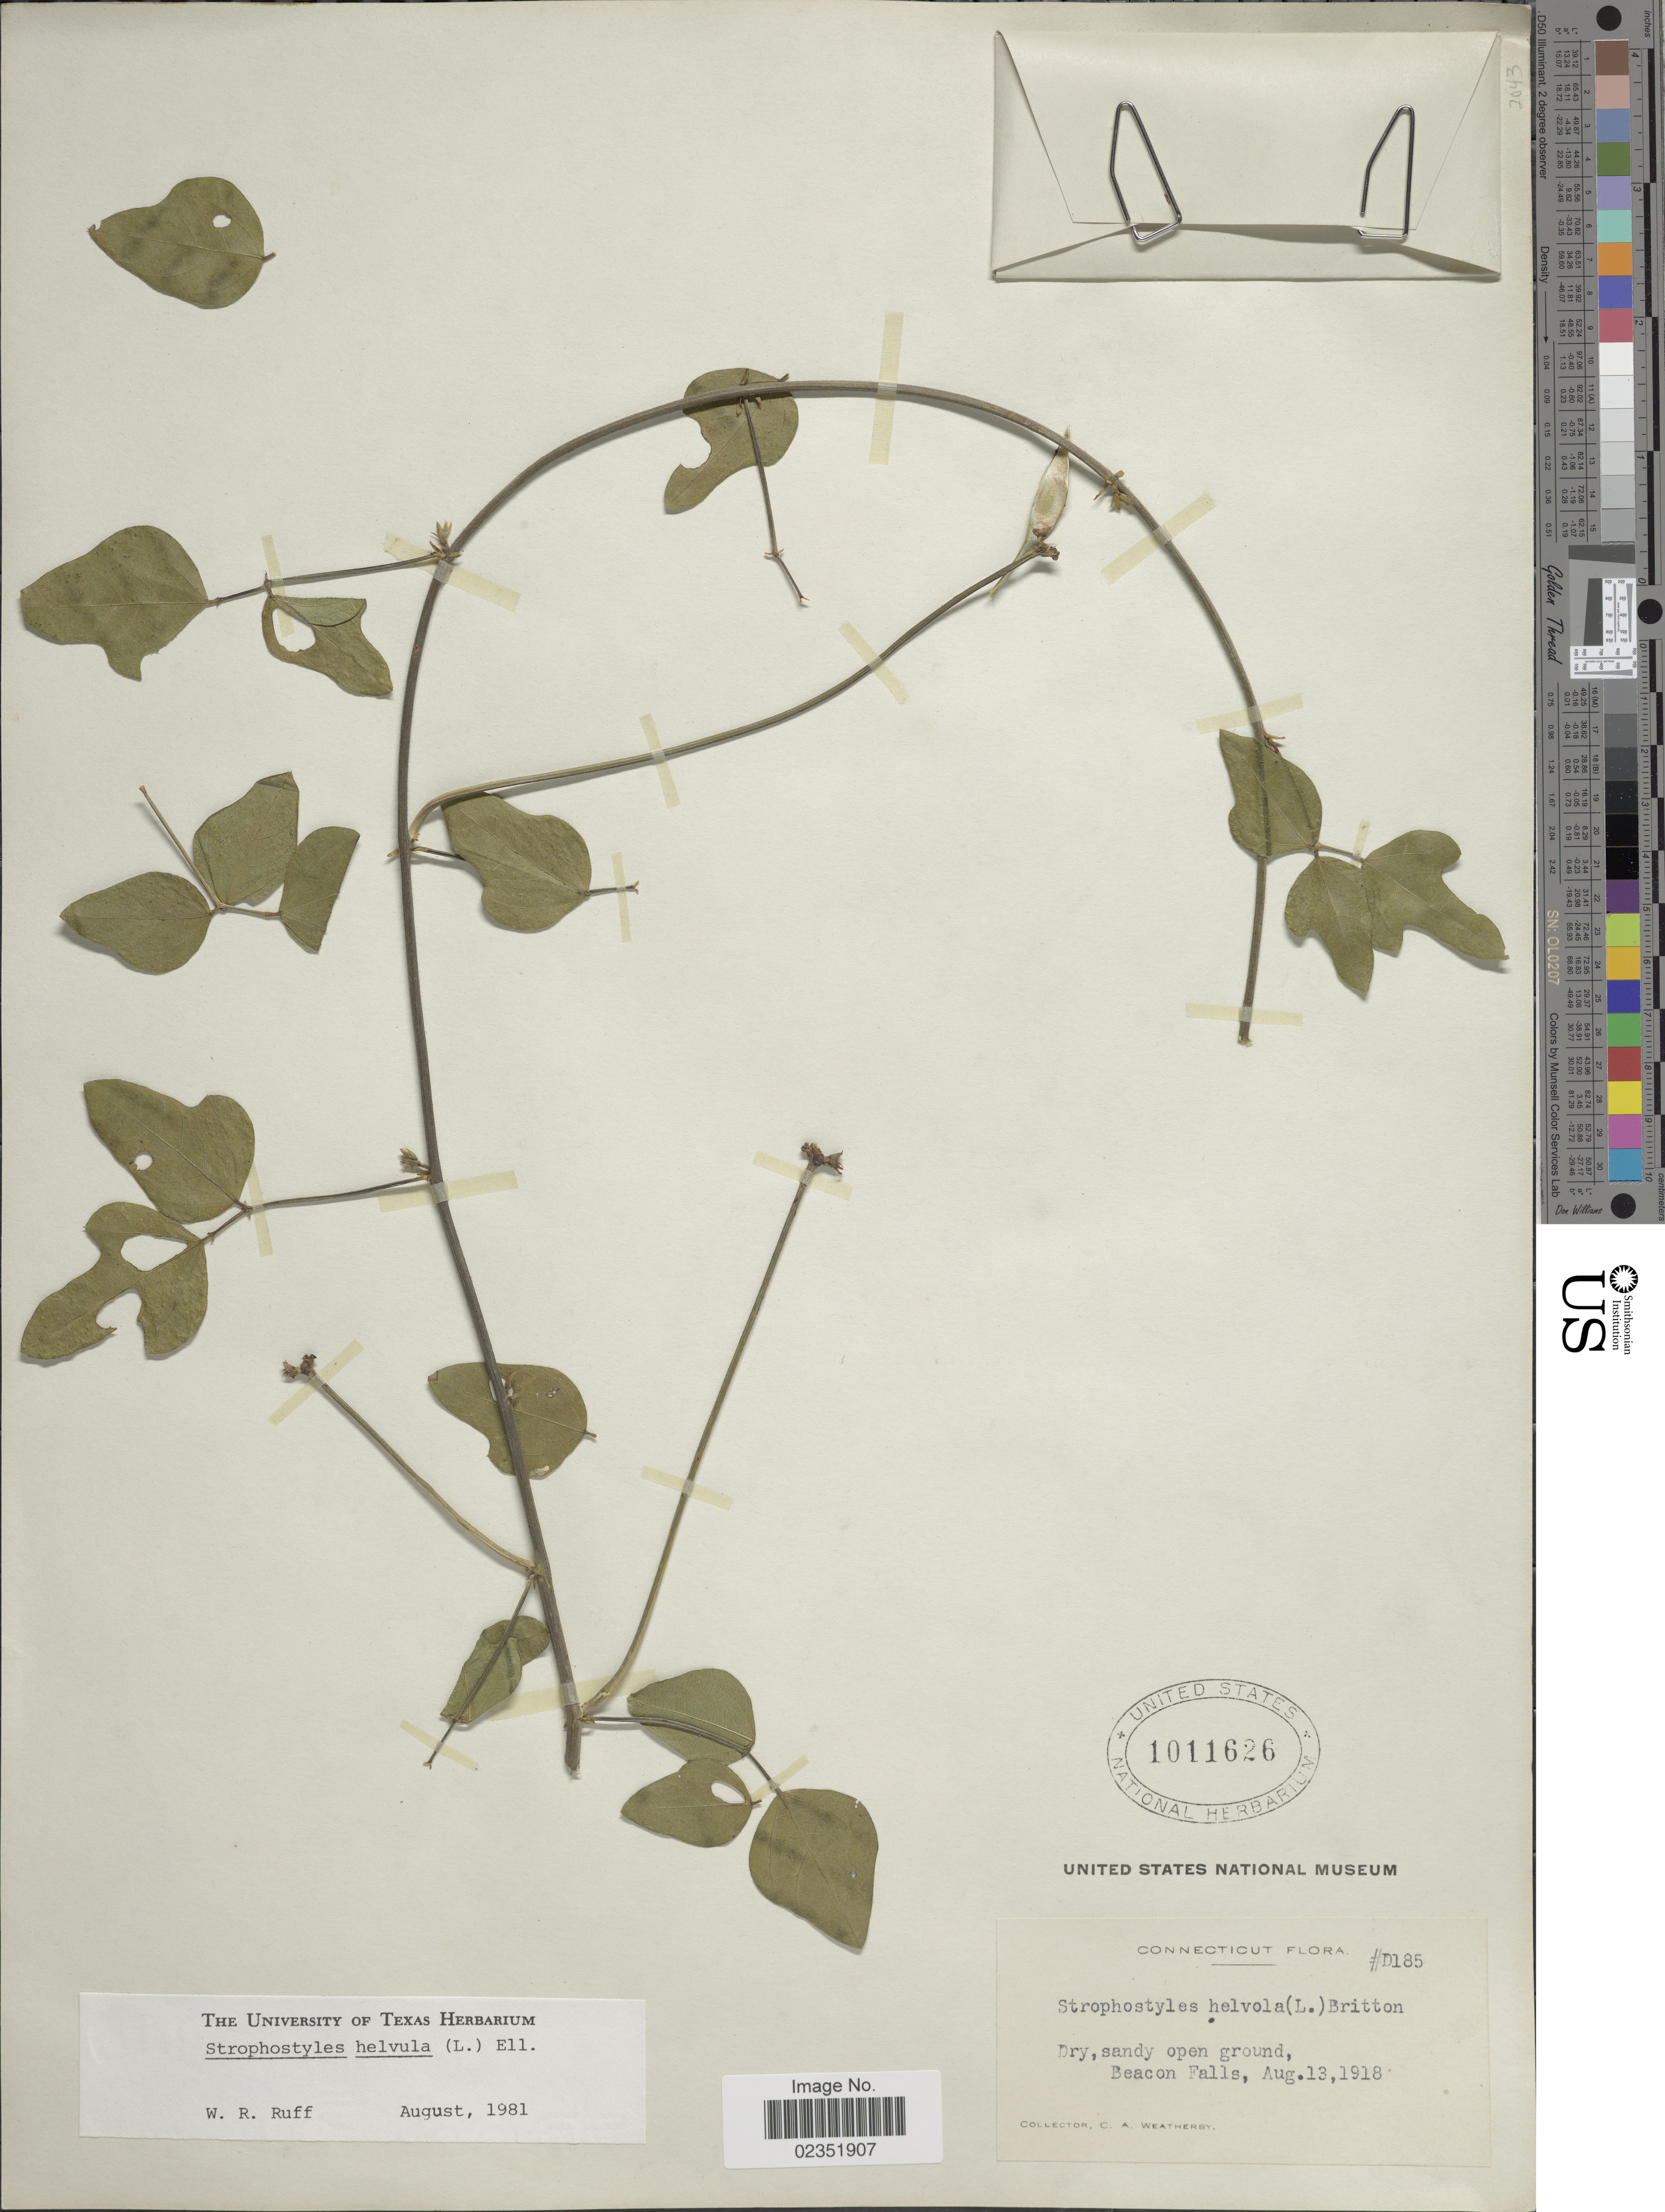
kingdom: Plantae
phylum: Tracheophyta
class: Magnoliopsida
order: Fabales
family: Fabaceae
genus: Strophostyles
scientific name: Strophostyles helvola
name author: (L.) Elliott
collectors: C. A. Weatherby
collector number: D185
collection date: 1918-08-13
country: United States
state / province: Connecticut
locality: Beacon Falls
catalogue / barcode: US 1011626